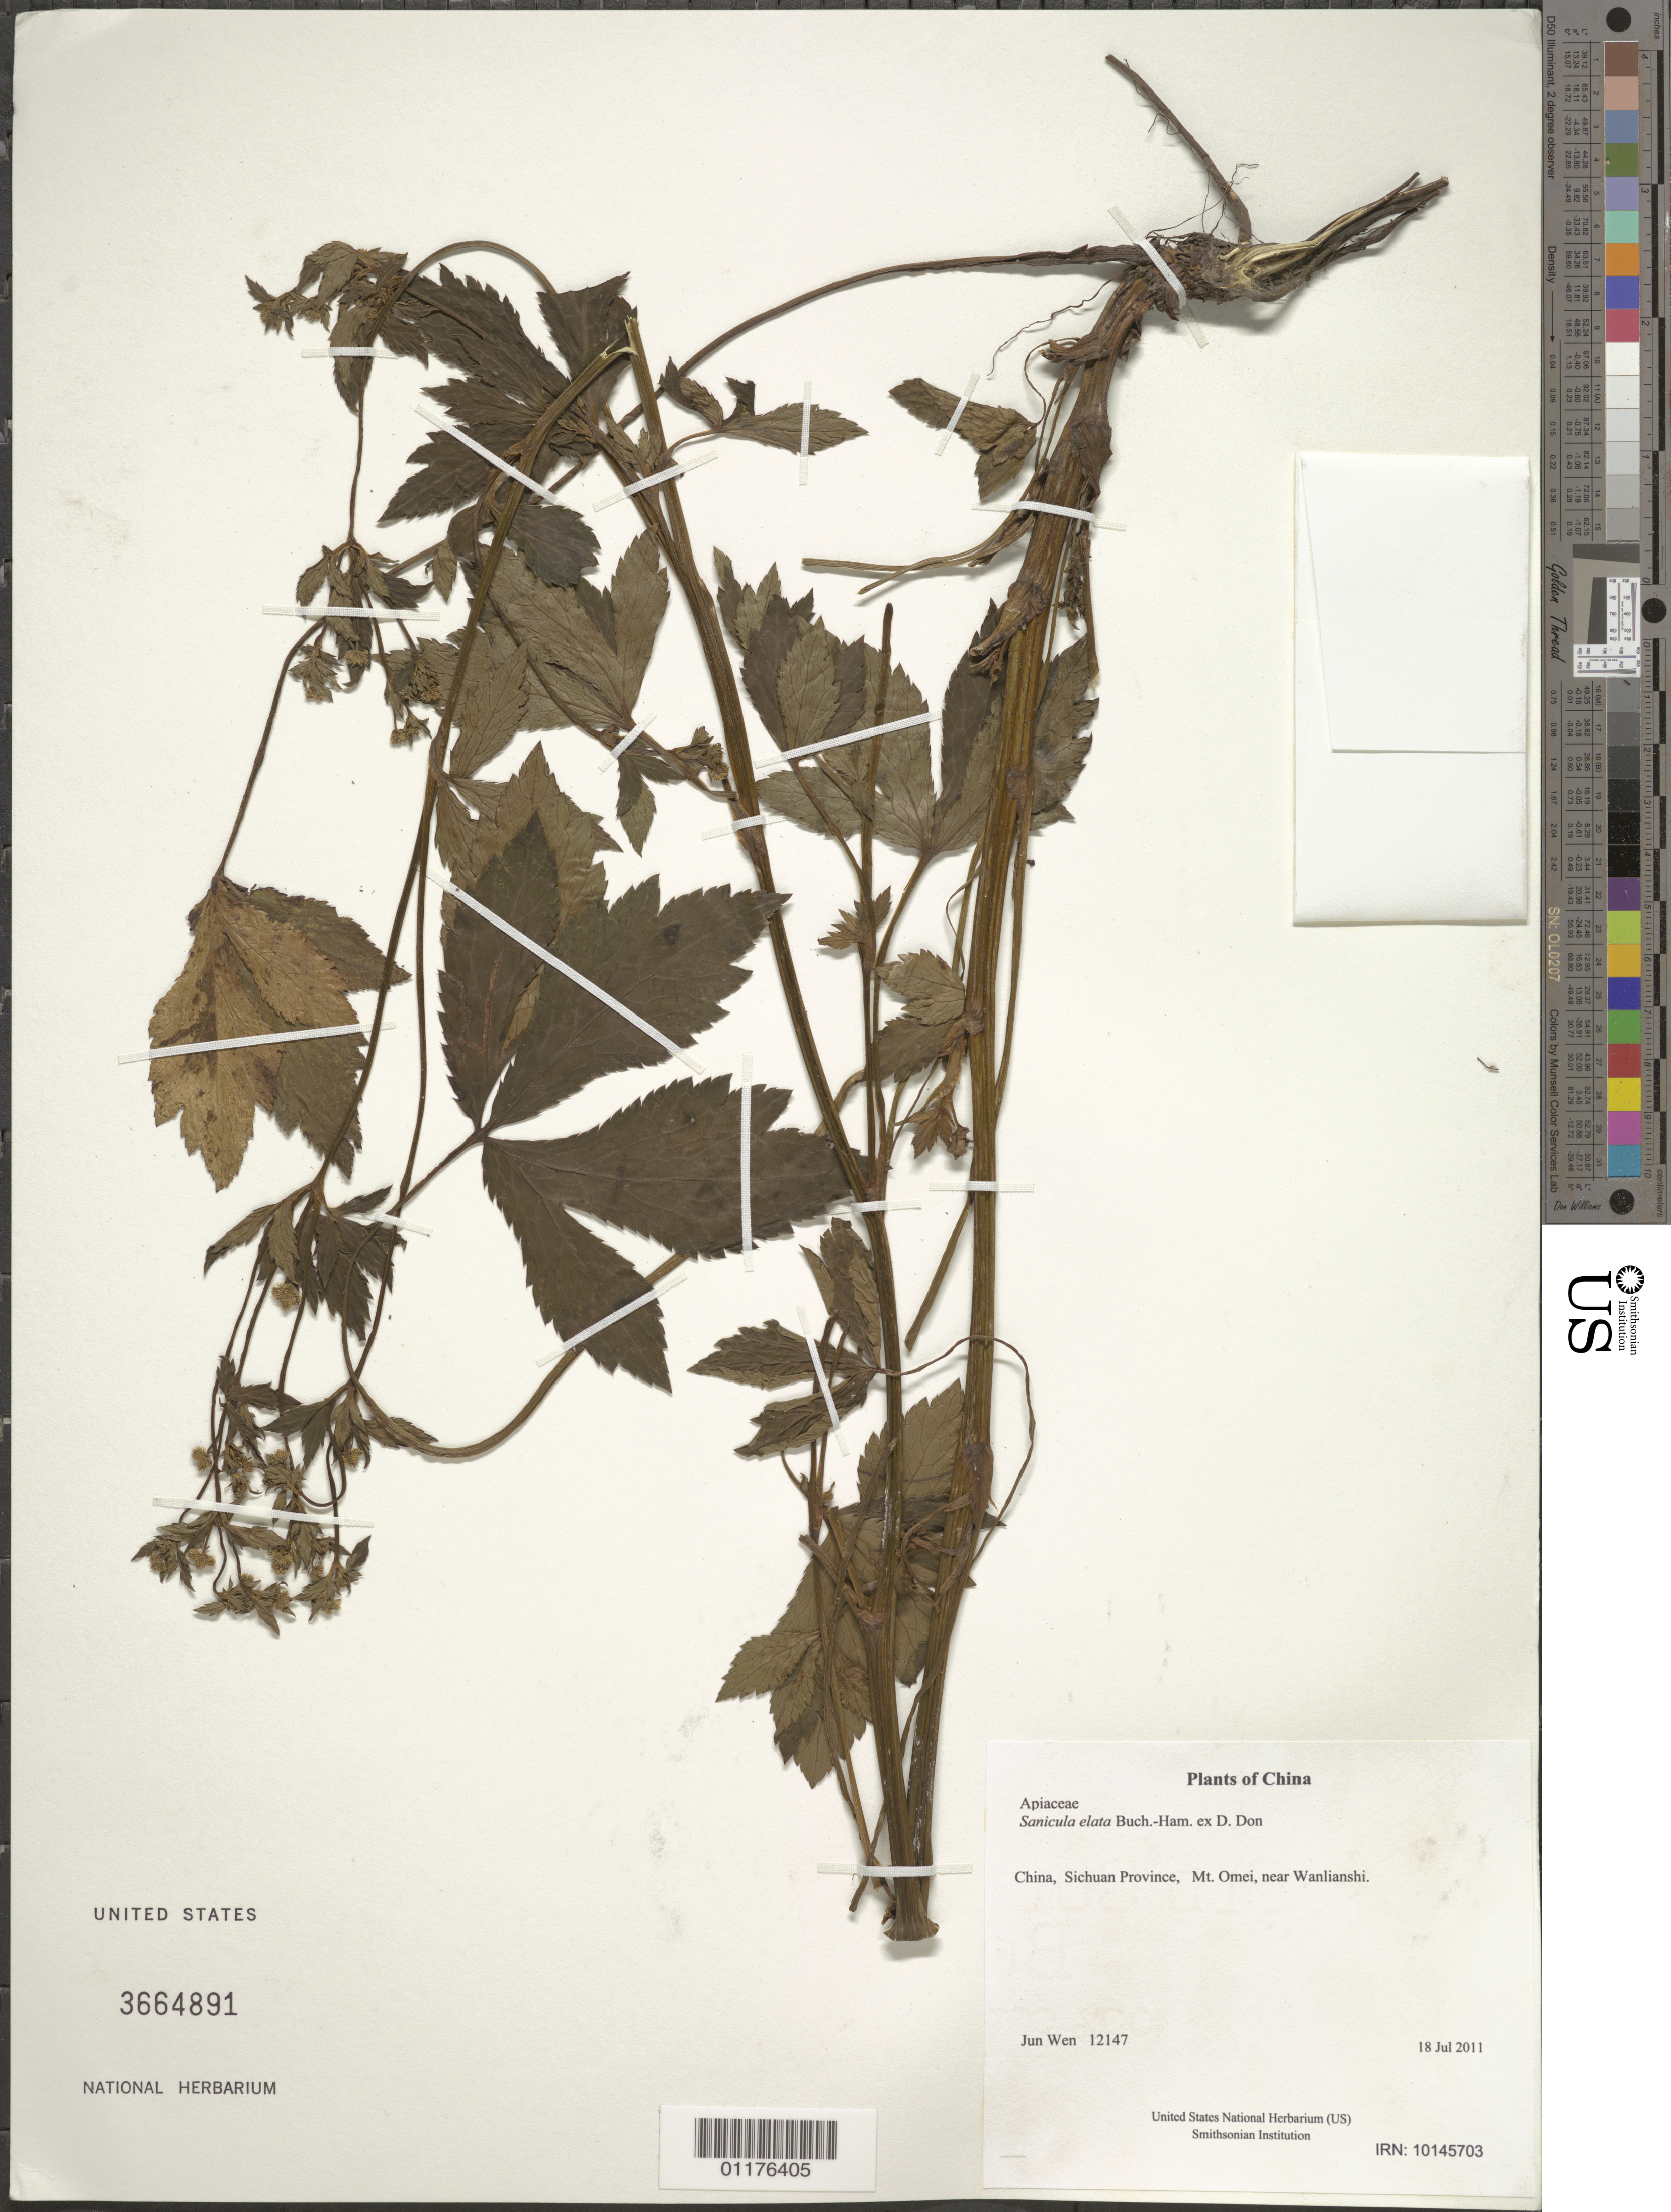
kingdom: Plantae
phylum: Tracheophyta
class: Magnoliopsida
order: Apiales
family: Apiaceae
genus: Sanicula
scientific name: Sanicula elata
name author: Buch.-Ham. ex D. Don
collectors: J. Wen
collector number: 12147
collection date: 2011-07-18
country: China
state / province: Sichuan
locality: Mt. Omei, near Wanlianshi.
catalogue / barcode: US 3664891